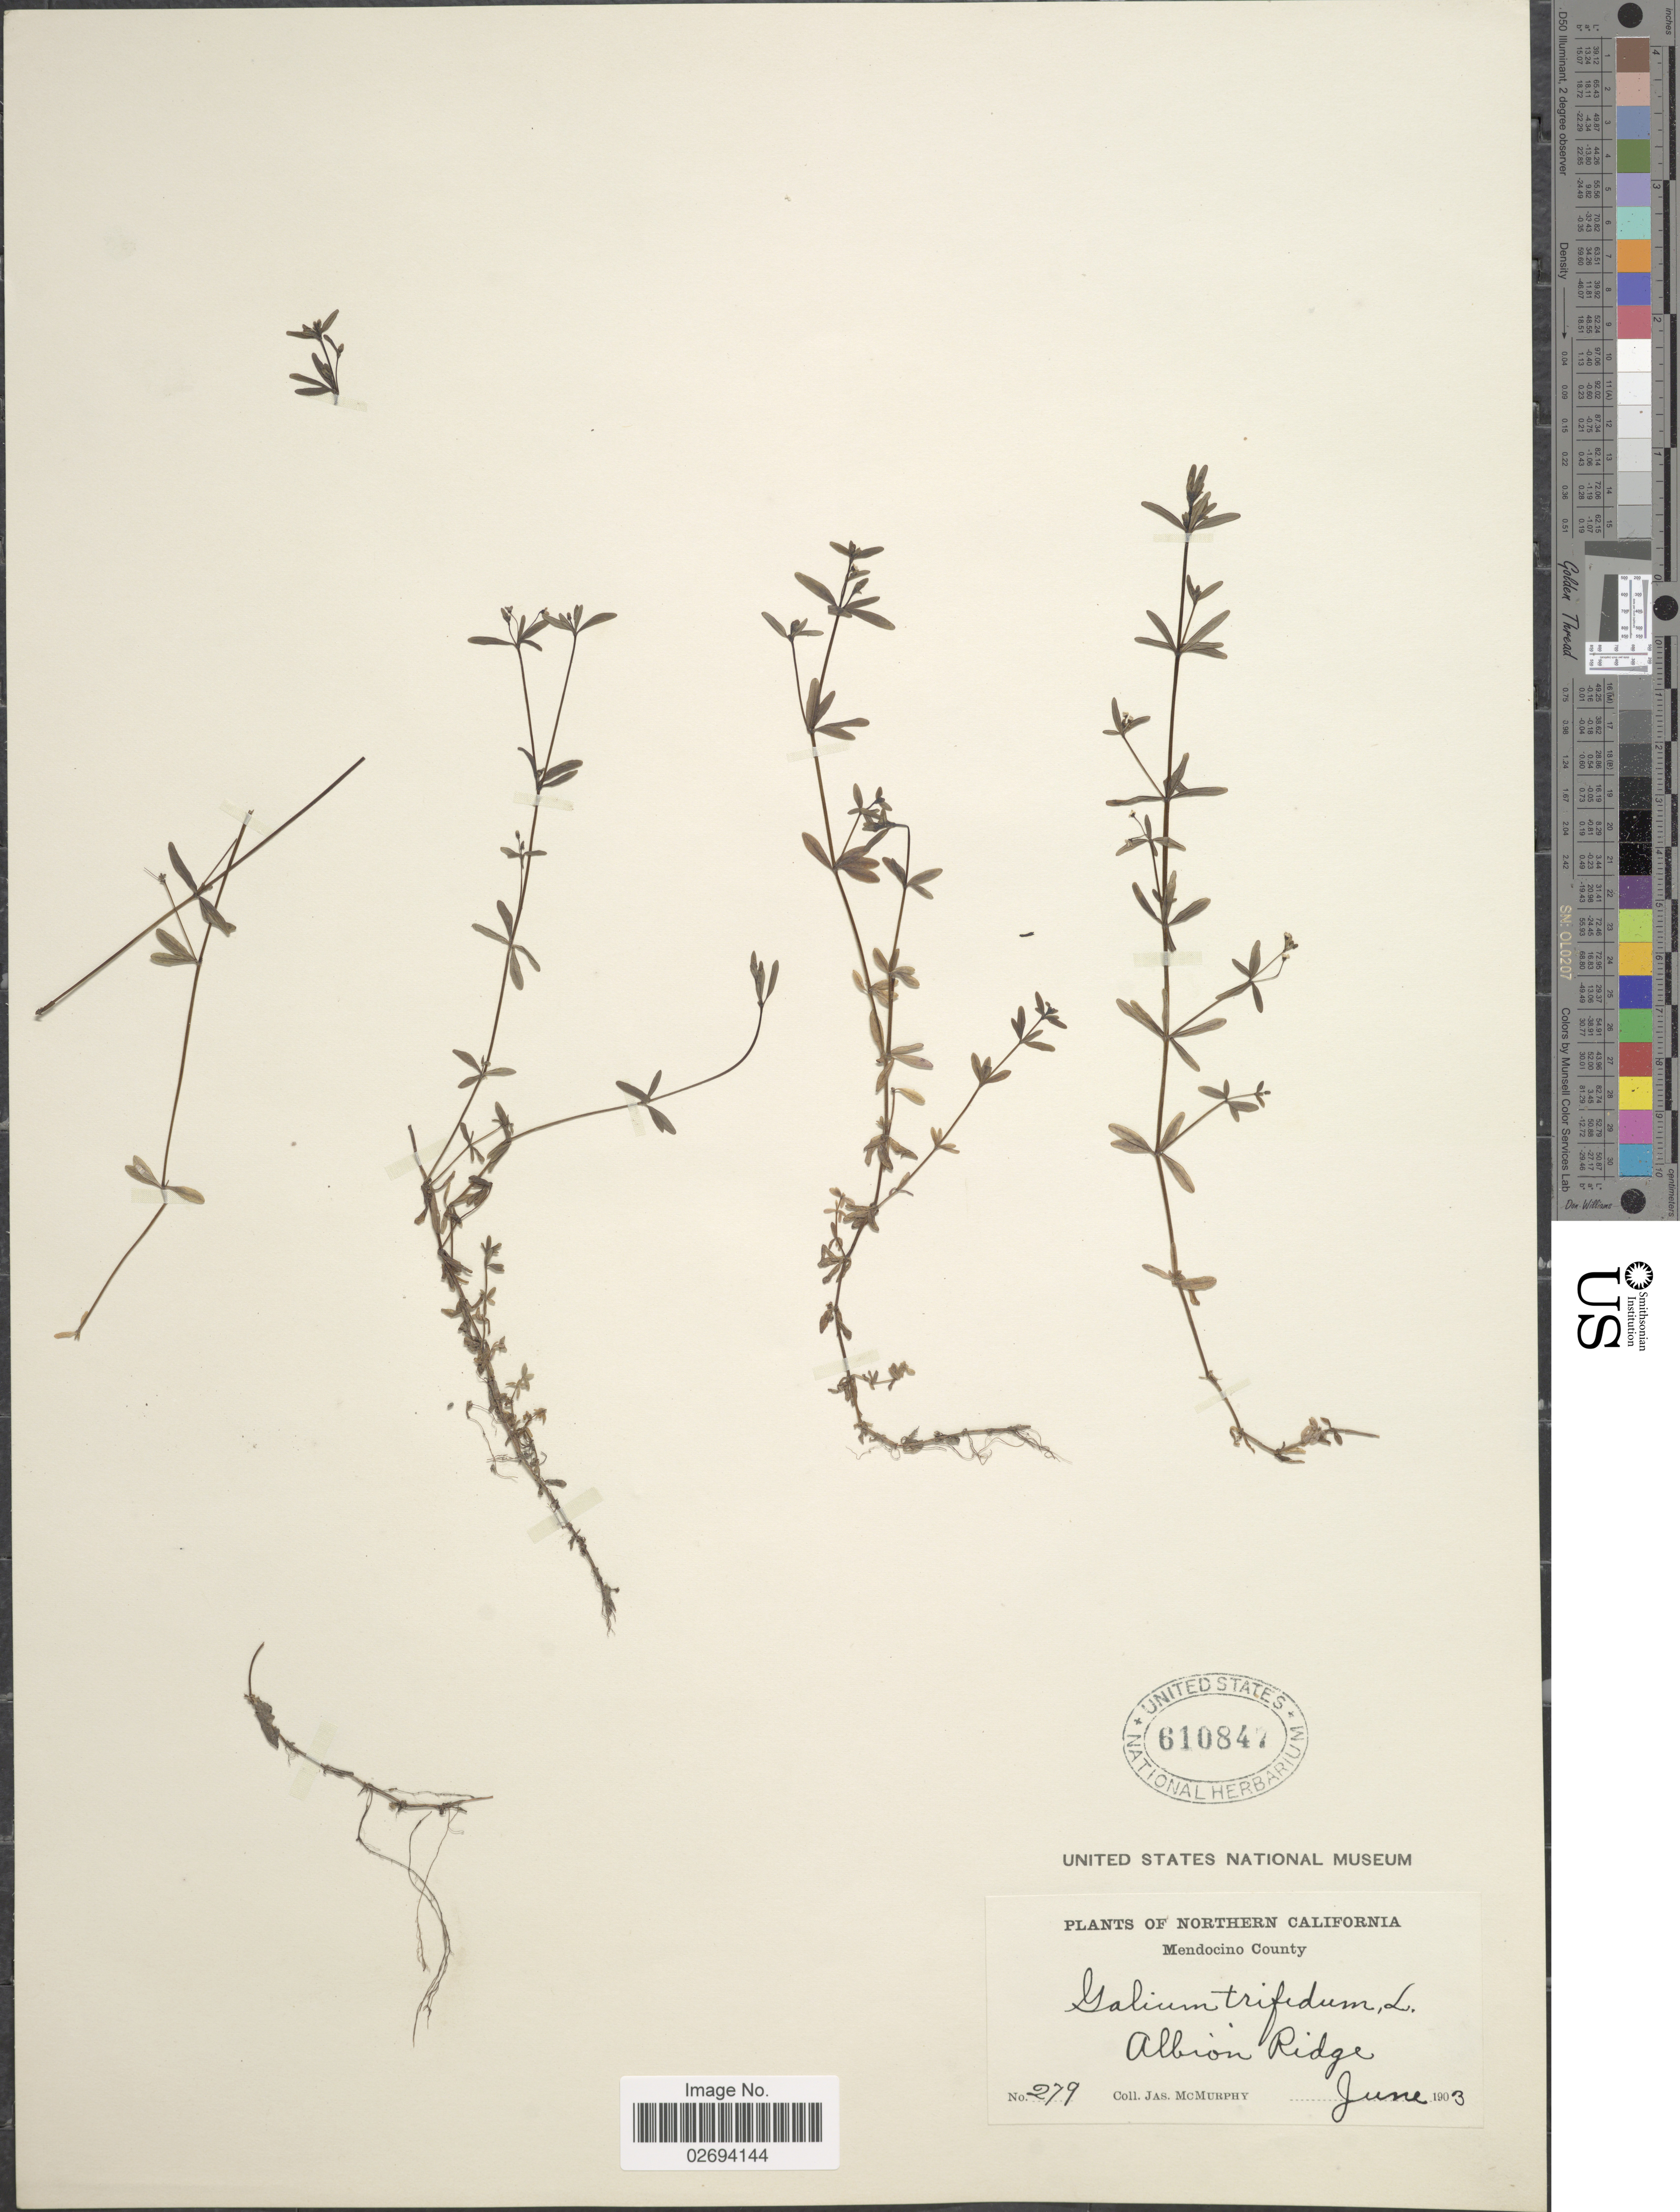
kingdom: Plantae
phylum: Tracheophyta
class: Magnoliopsida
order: Gentianales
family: Rubiaceae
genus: Galium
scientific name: Galium trifidum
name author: L.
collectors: J. McMurphy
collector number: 279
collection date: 1903-06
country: United States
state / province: California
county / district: Mendocino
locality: Northern California, Albion Ridge, Medocino County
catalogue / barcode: US 610847